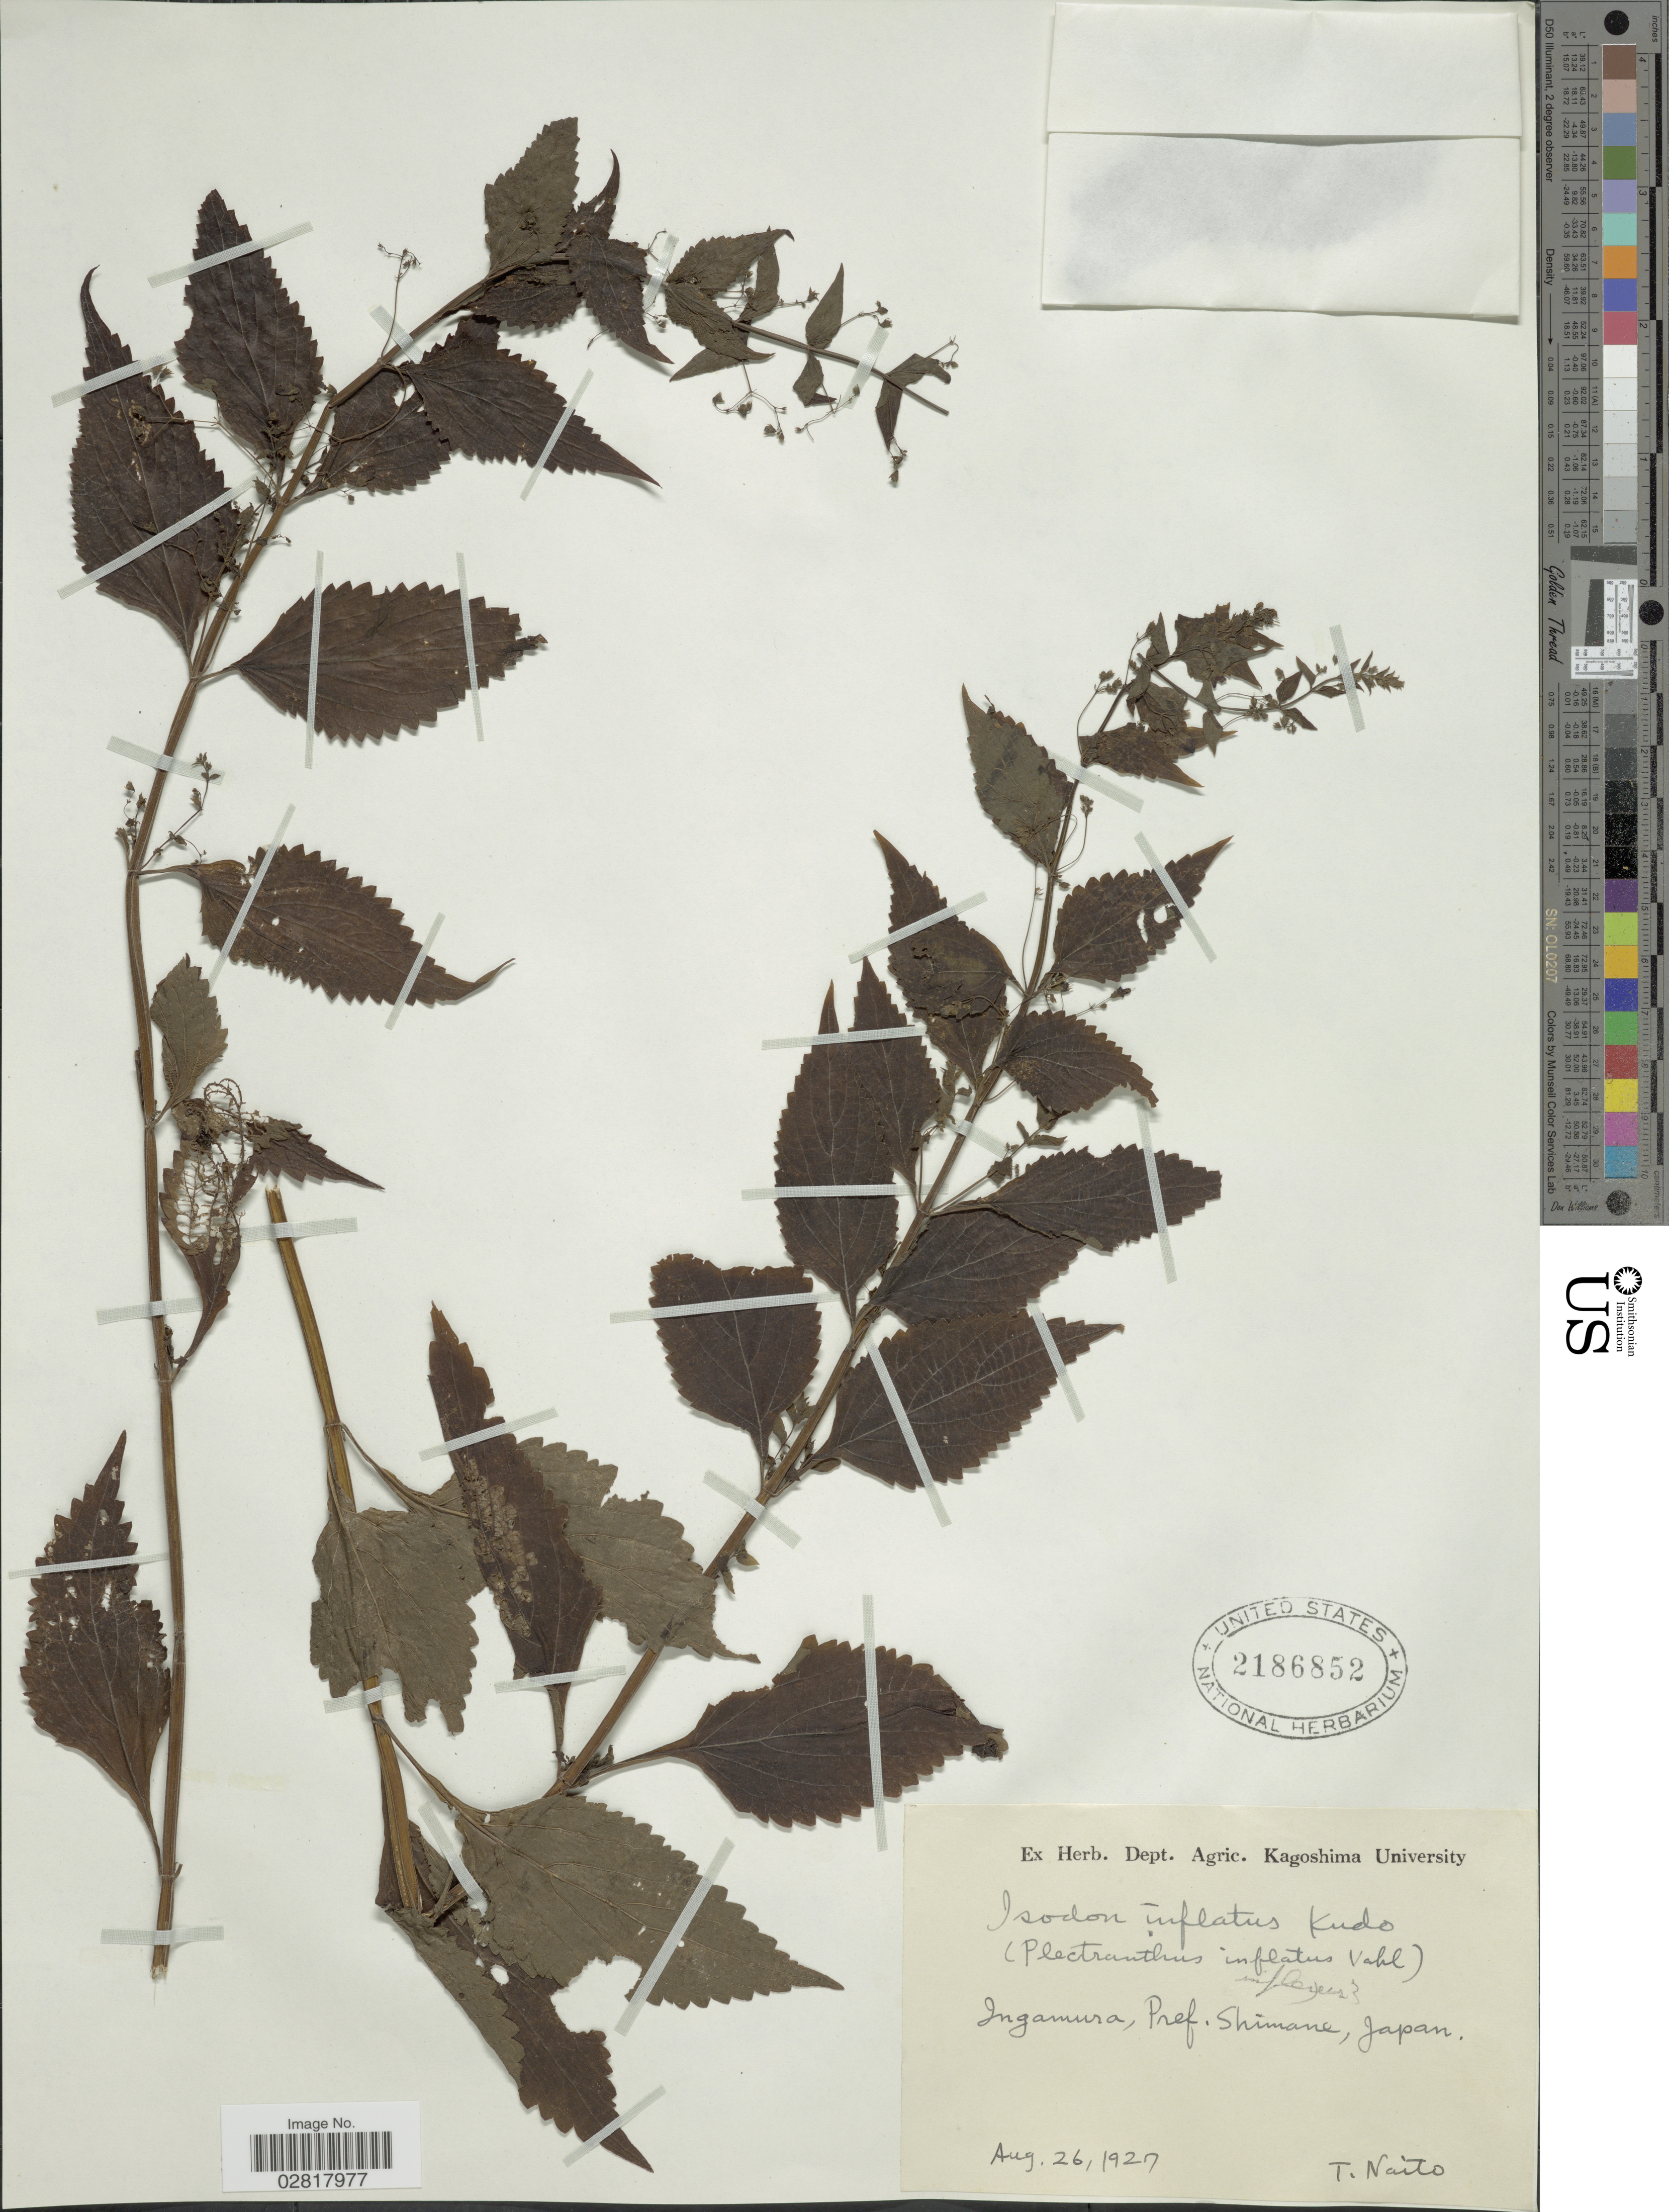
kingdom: Plantae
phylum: Tracheophyta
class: Magnoliopsida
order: Lamiales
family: Lamiaceae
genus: Plectranthus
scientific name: Plectranthus inflexus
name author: (Thunb.) Vahl ex Benth.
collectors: T. Naito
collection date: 1927-08-26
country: Japan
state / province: Simane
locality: Ingamura, Pref. Shimane.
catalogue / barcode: US 2186852